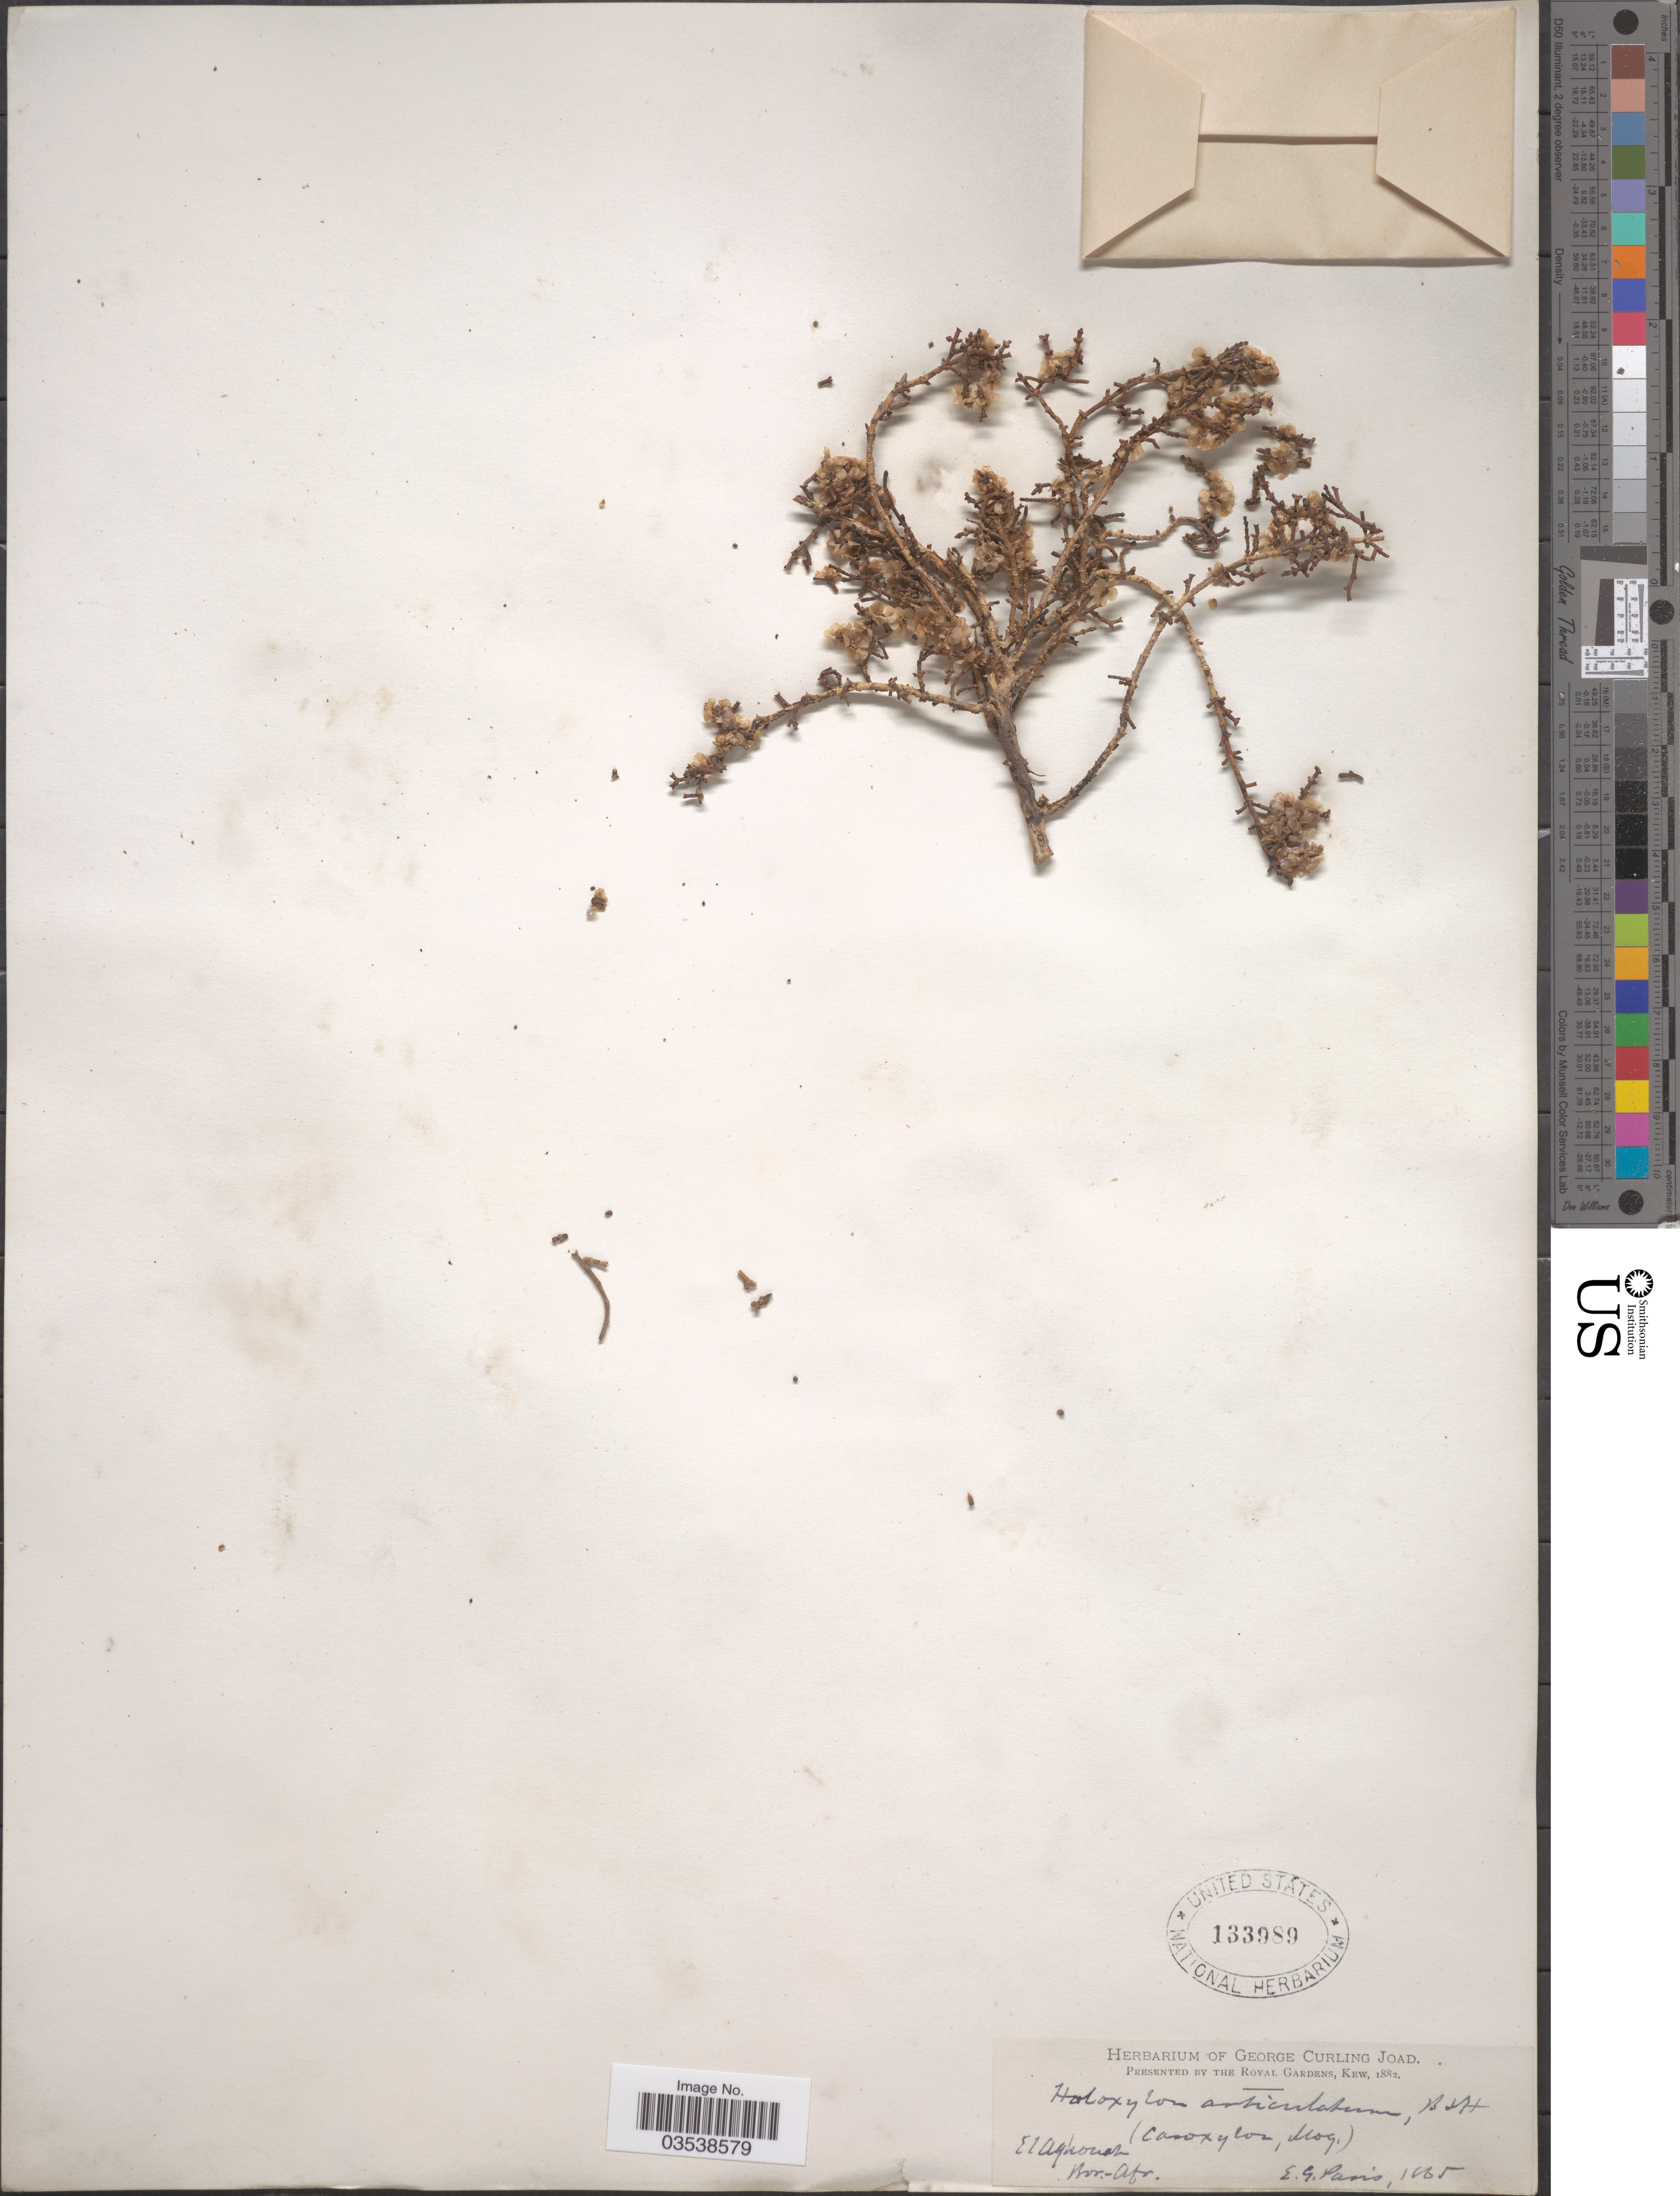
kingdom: Plantae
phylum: Tracheophyta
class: Magnoliopsida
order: Caryophyllales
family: Amaranthaceae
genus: Haloxylon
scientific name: Haloxylon articulatum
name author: (Moq.) Bunge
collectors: Paris, E.G.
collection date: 1865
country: Algeria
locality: El Aghouat. Bor.-Afr.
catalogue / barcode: US 133989